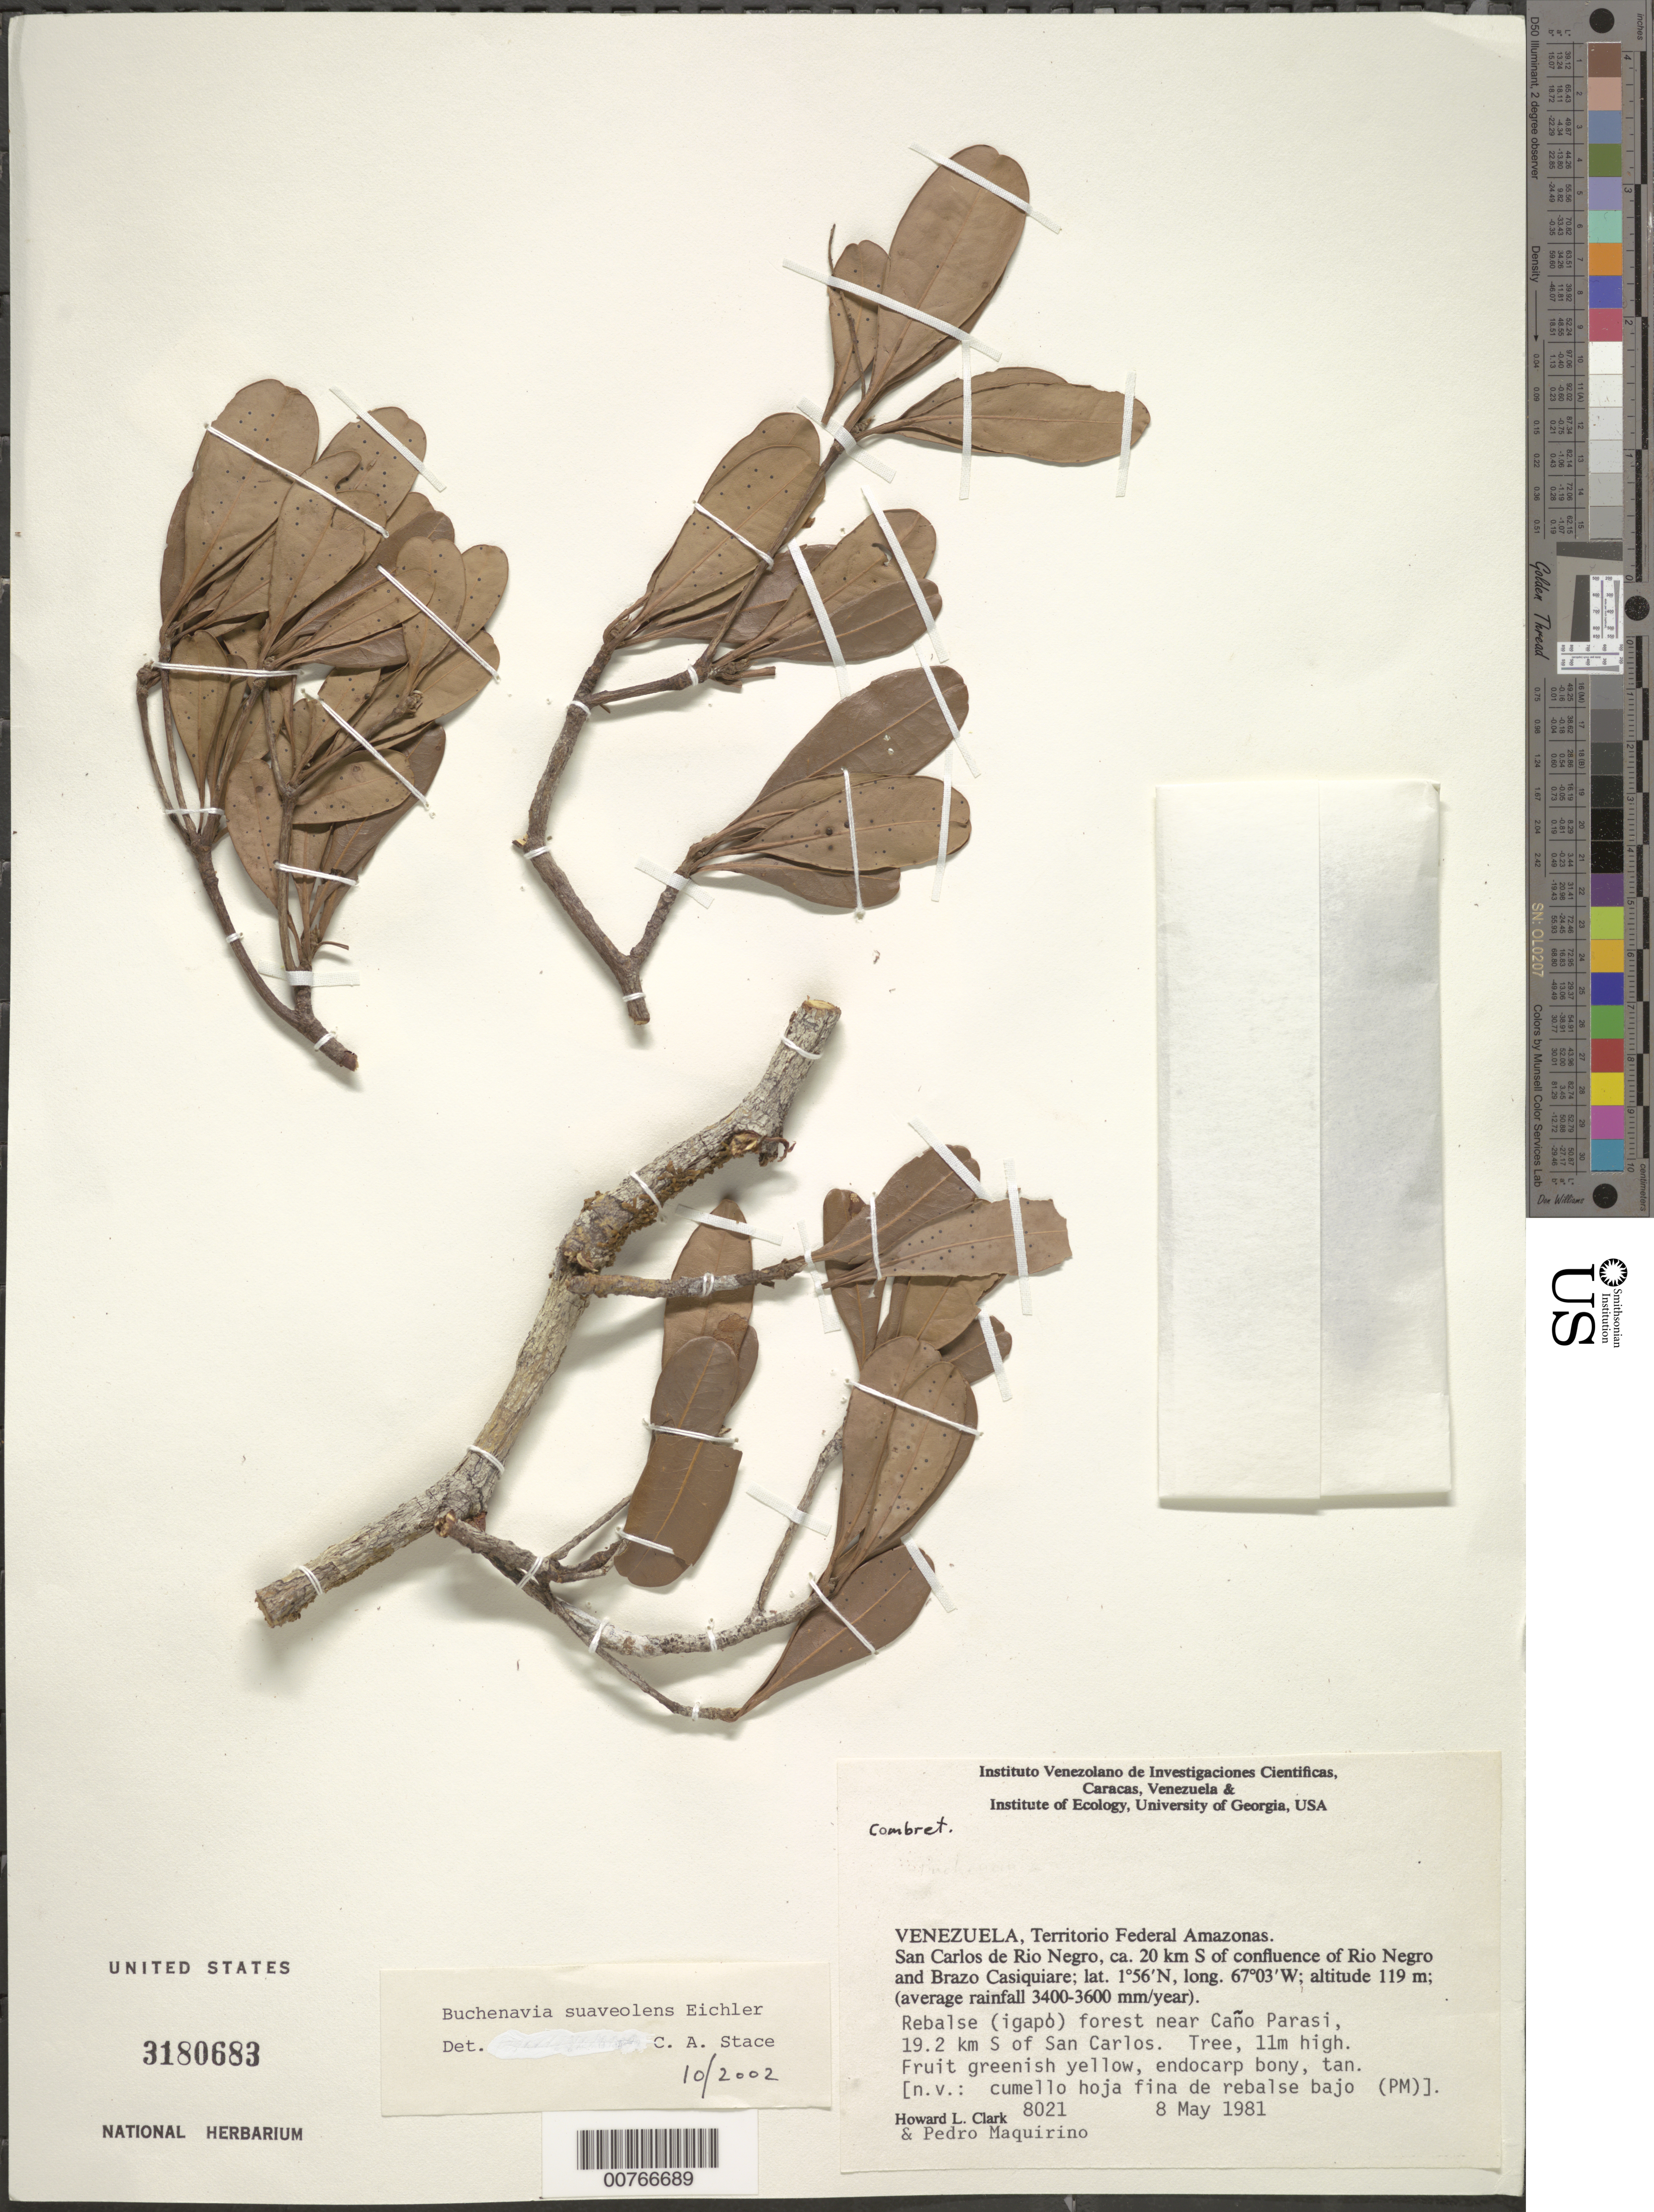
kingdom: Plantae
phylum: Tracheophyta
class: Magnoliopsida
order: Myrtales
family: Combretaceae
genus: Terminalia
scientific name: Terminalia suaveolens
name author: (Eichler) Gere & Boatwr.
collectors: H. L. Clark & P. Maquirino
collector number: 8021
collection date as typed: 8-May-81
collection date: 1981-05-08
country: Venezuela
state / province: Amazonas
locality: San Carlos de Río Negro, ca. 19.2 km S of confluence of Río Negro and Brazo Casiquiare, Caño Parasi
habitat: Rebalse (igapo) forest near caño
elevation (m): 119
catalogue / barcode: US 3180683